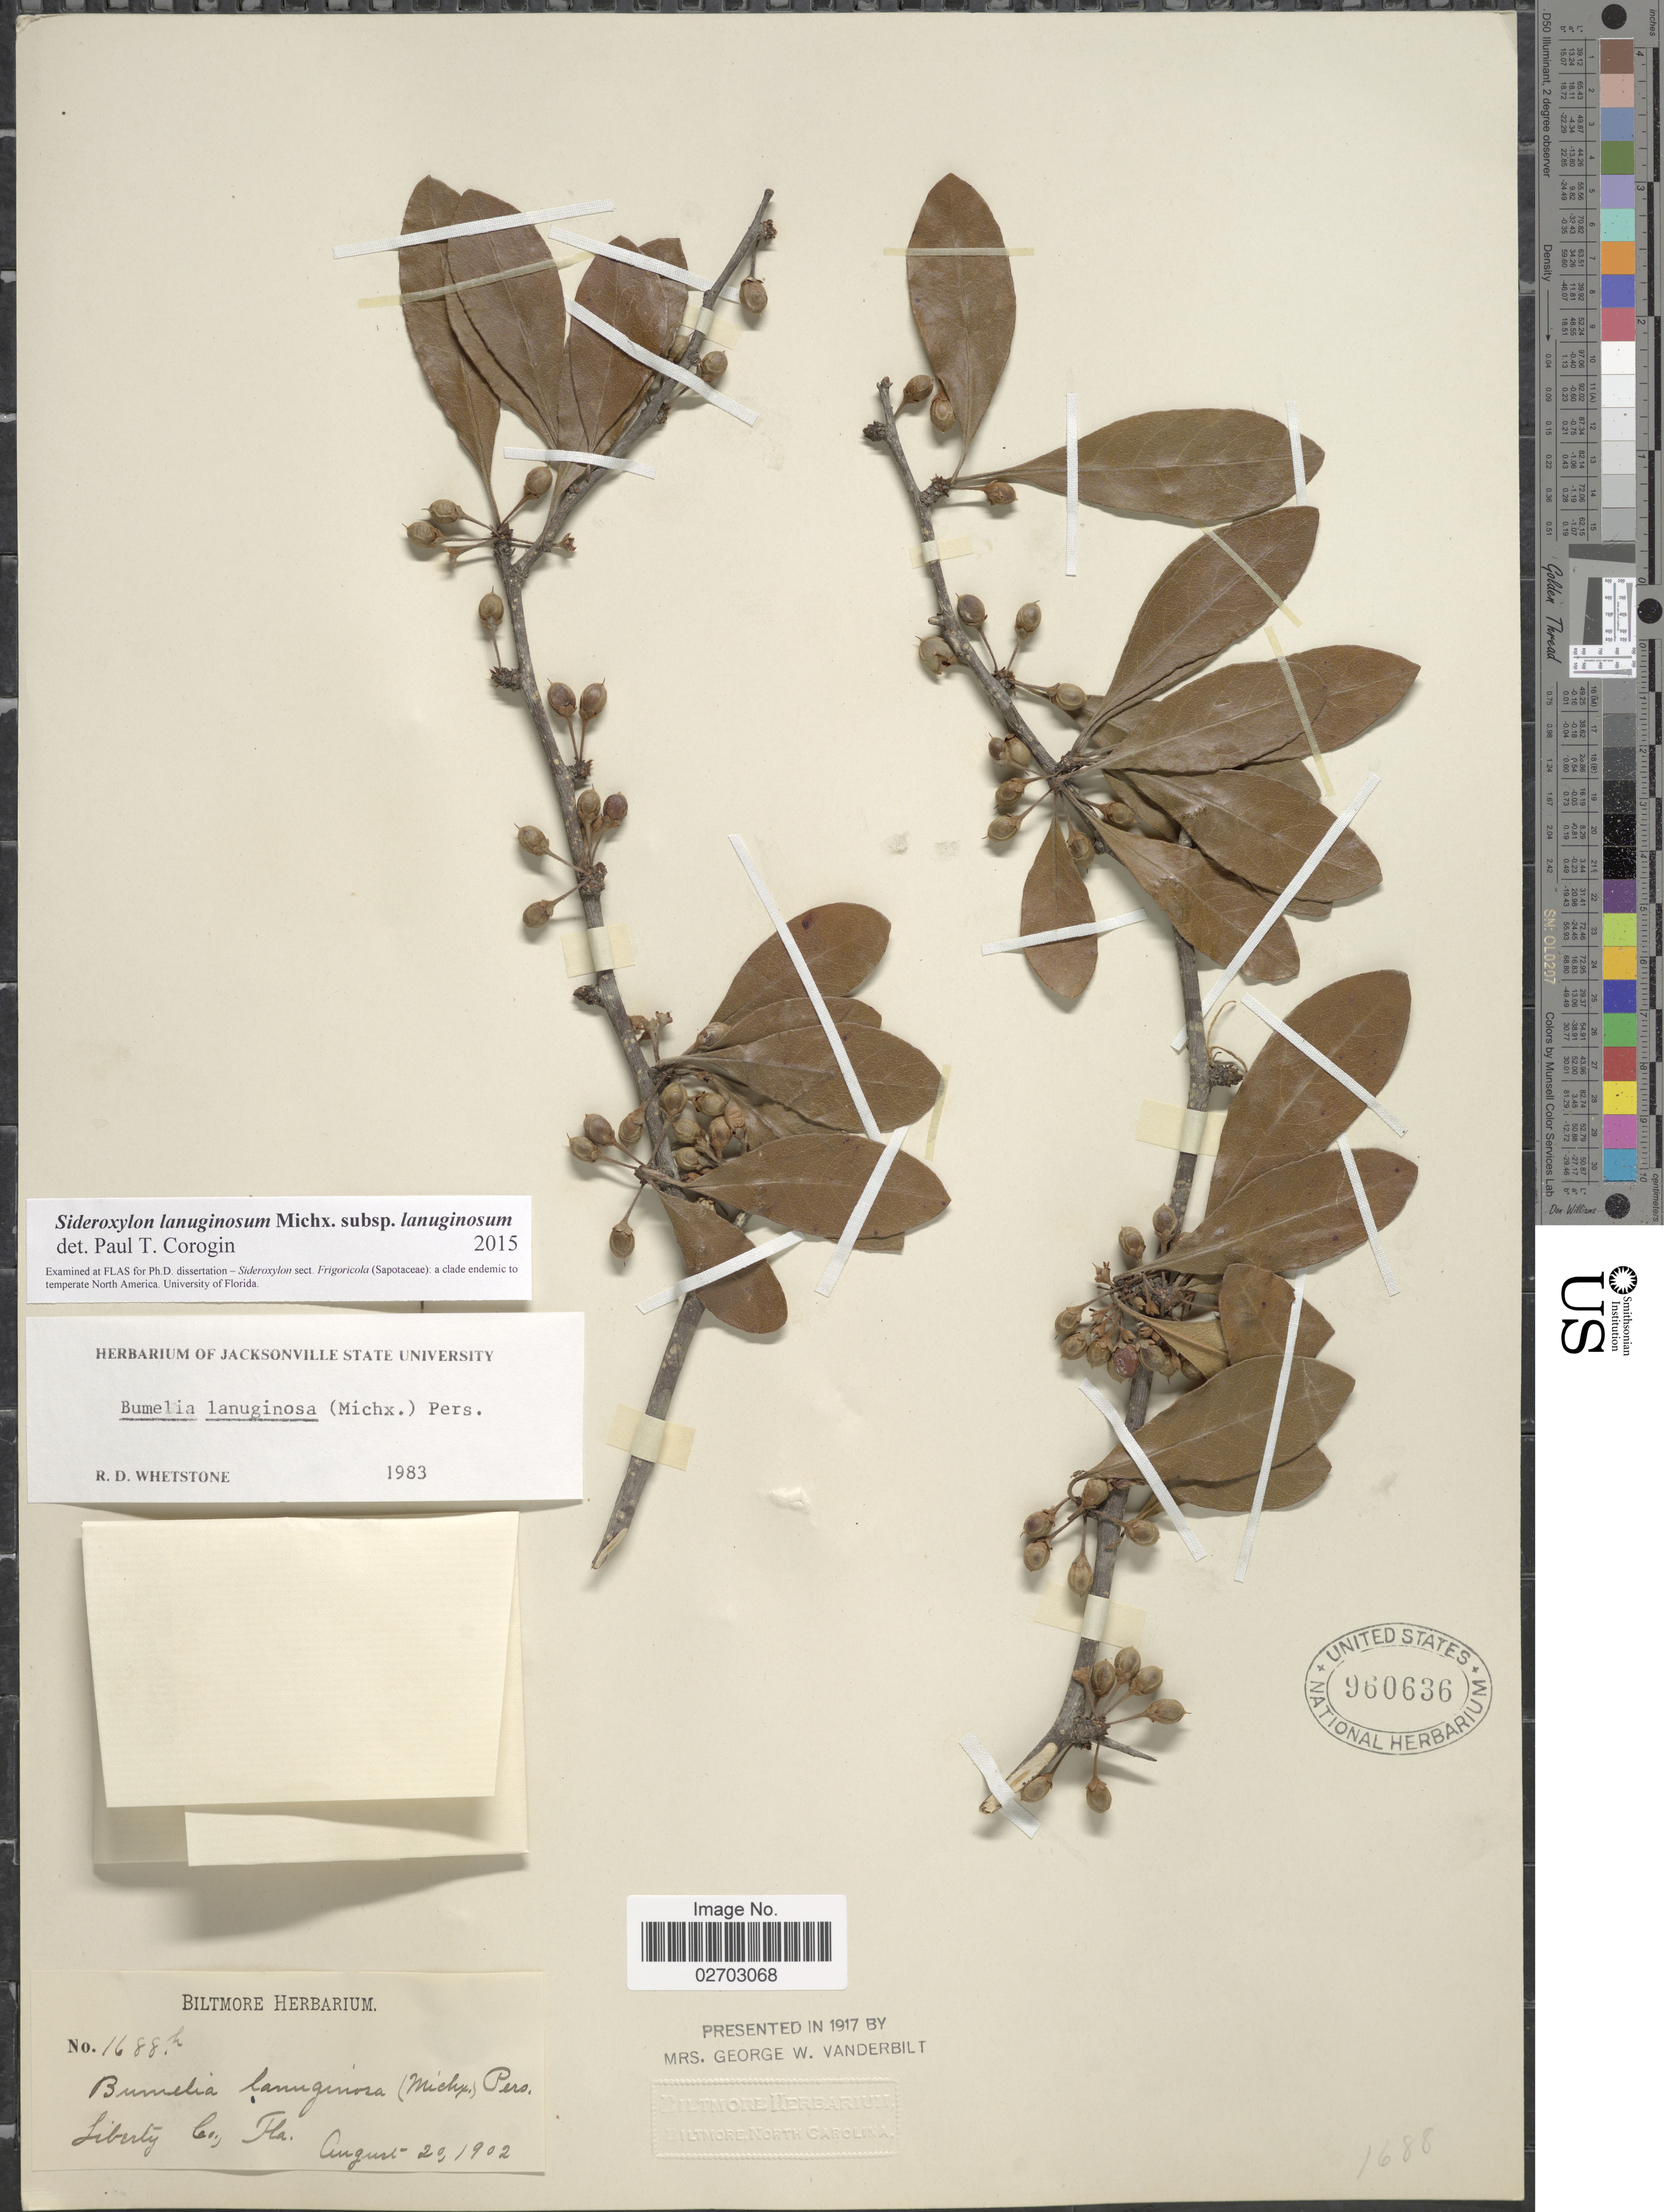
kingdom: Plantae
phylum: Tracheophyta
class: Magnoliopsida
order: Ericales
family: Sapotaceae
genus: Sideroxylon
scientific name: Sideroxylon lanuginosum subsp. lanuginosum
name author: Michx.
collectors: ex herb. Biltmore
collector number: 1688h*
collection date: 1902-08-20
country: United States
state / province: Florida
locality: Liberty Co.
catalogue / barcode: US 960636